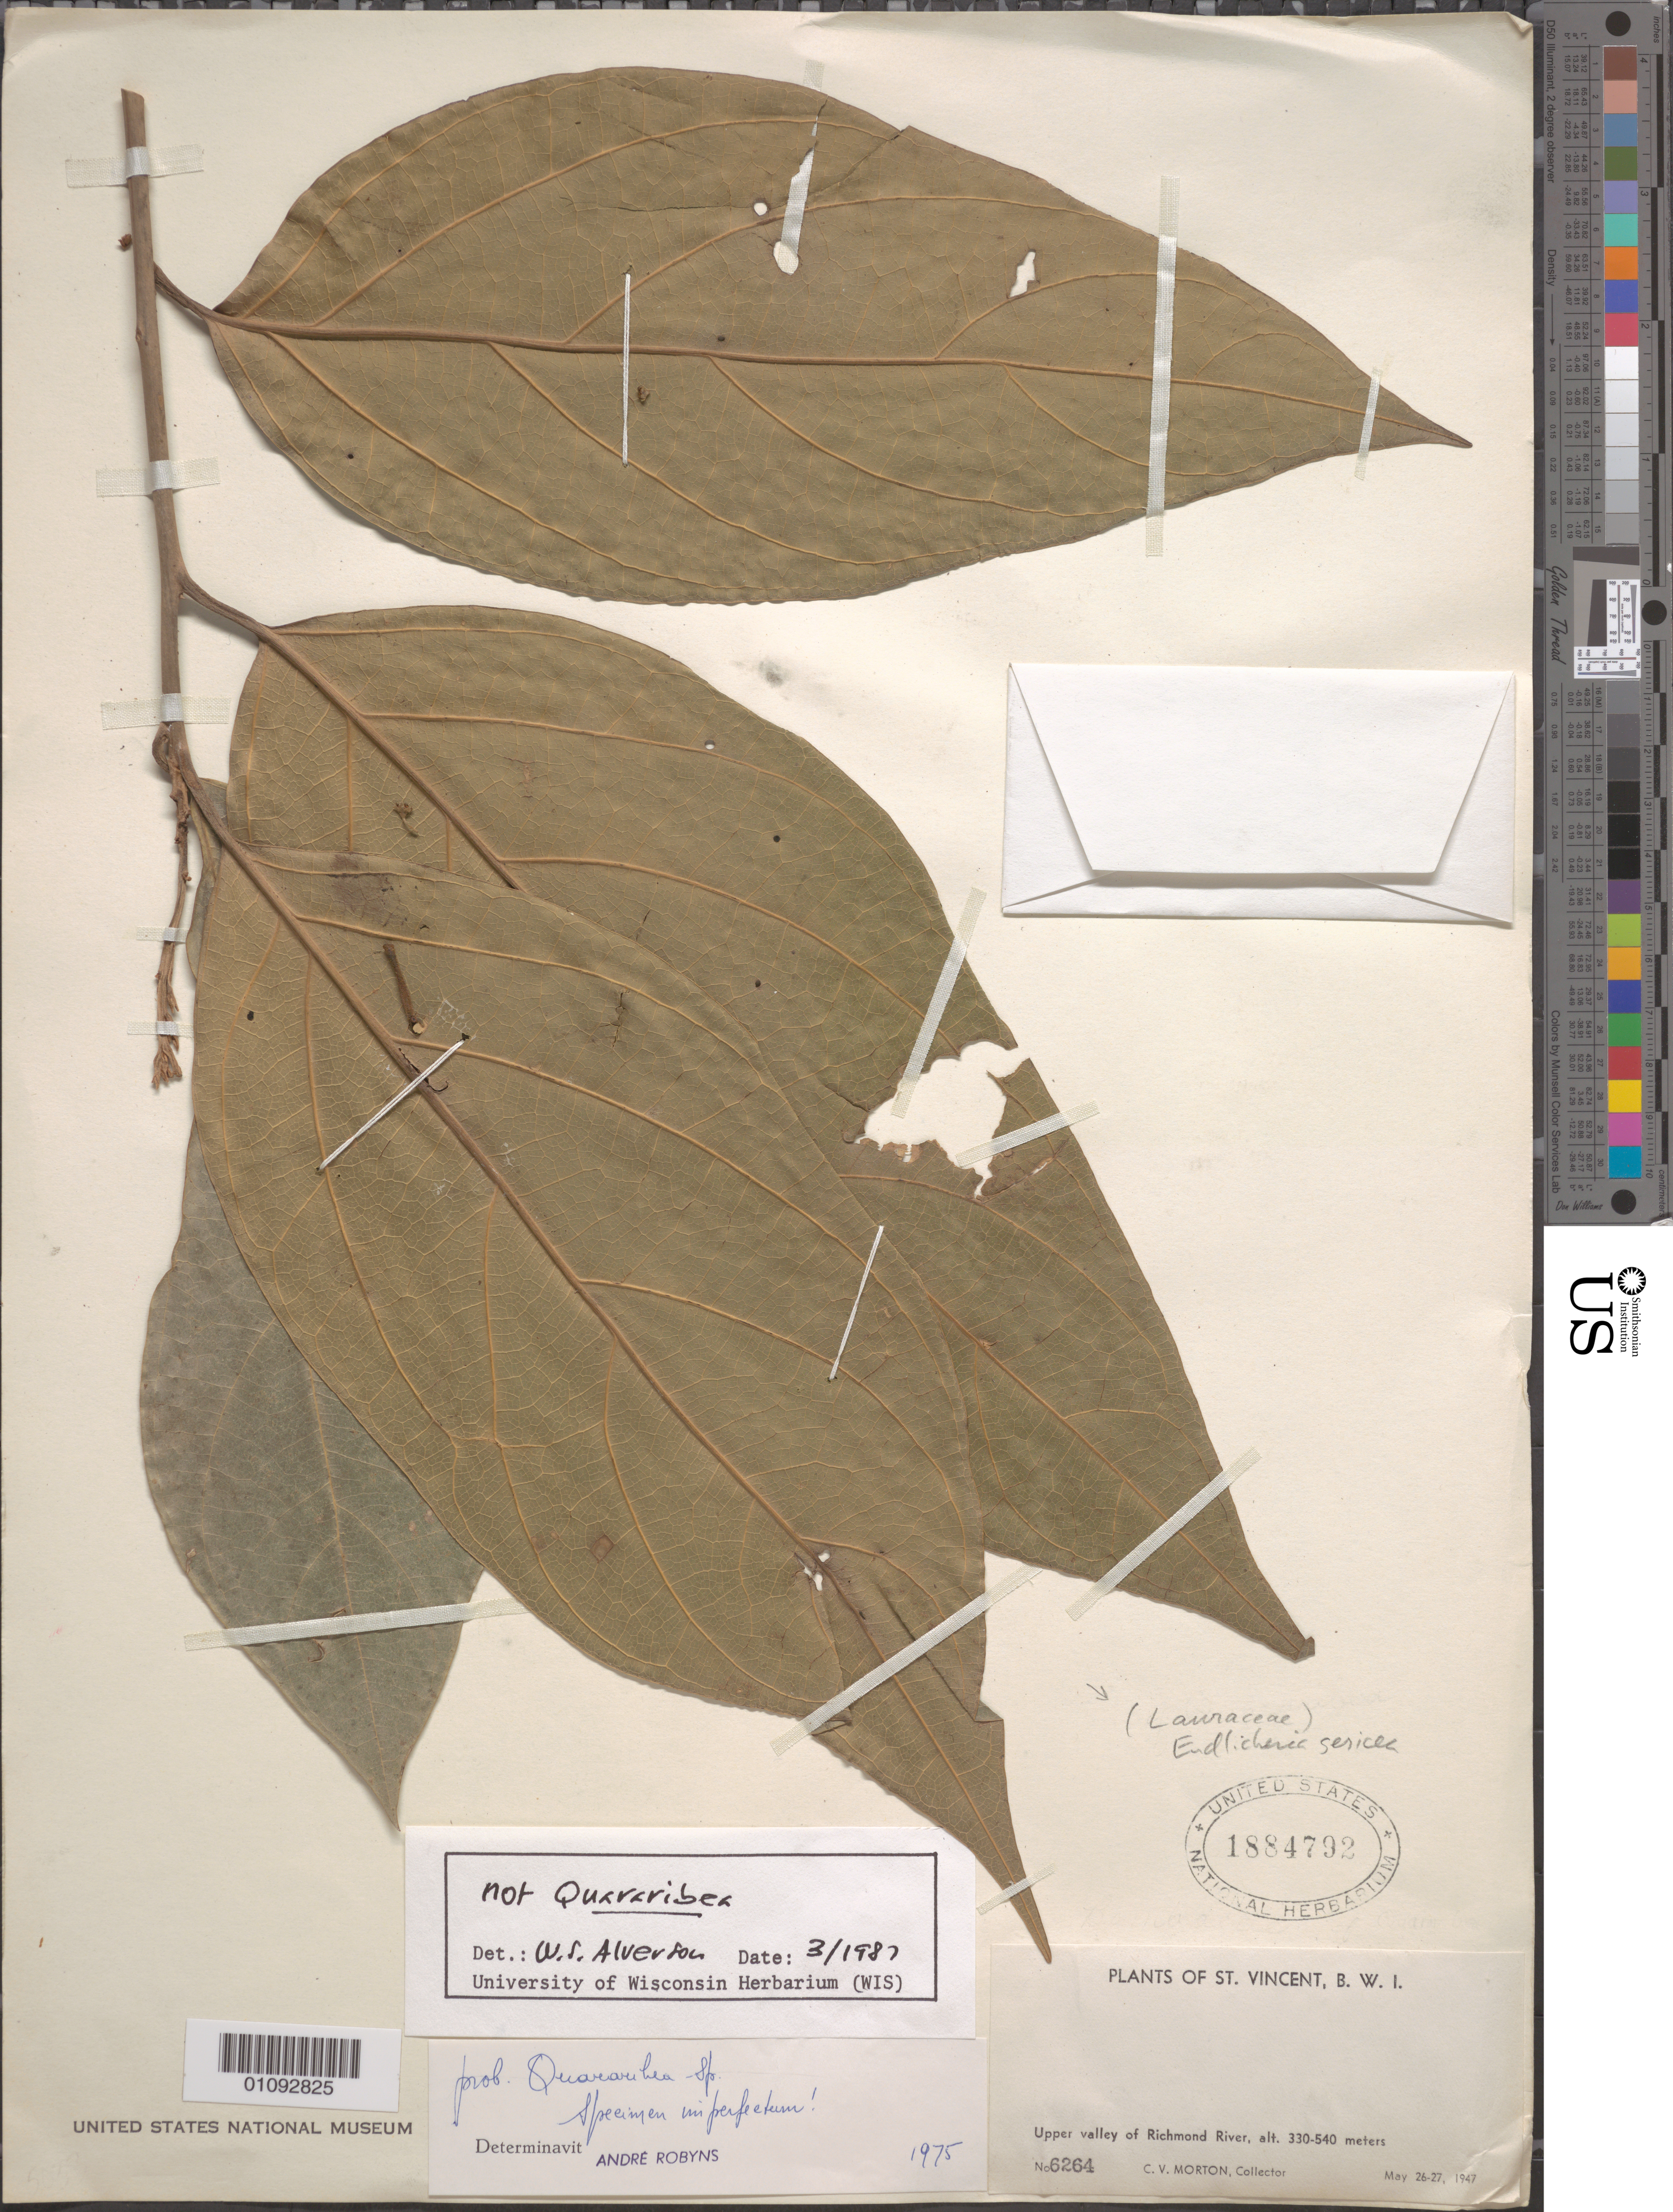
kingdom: Plantae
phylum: Tracheophyta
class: Magnoliopsida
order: Laurales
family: Lauraceae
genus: Endlicheria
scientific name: Endlicheria sericea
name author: Nees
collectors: C. V. Morton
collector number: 6264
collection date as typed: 26 May 1947 to 27 May 1947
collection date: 1947-05-26/1947-05-27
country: St. Vincent - Grenadines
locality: Upper valley of Richmond River.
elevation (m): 330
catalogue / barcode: US 1884792